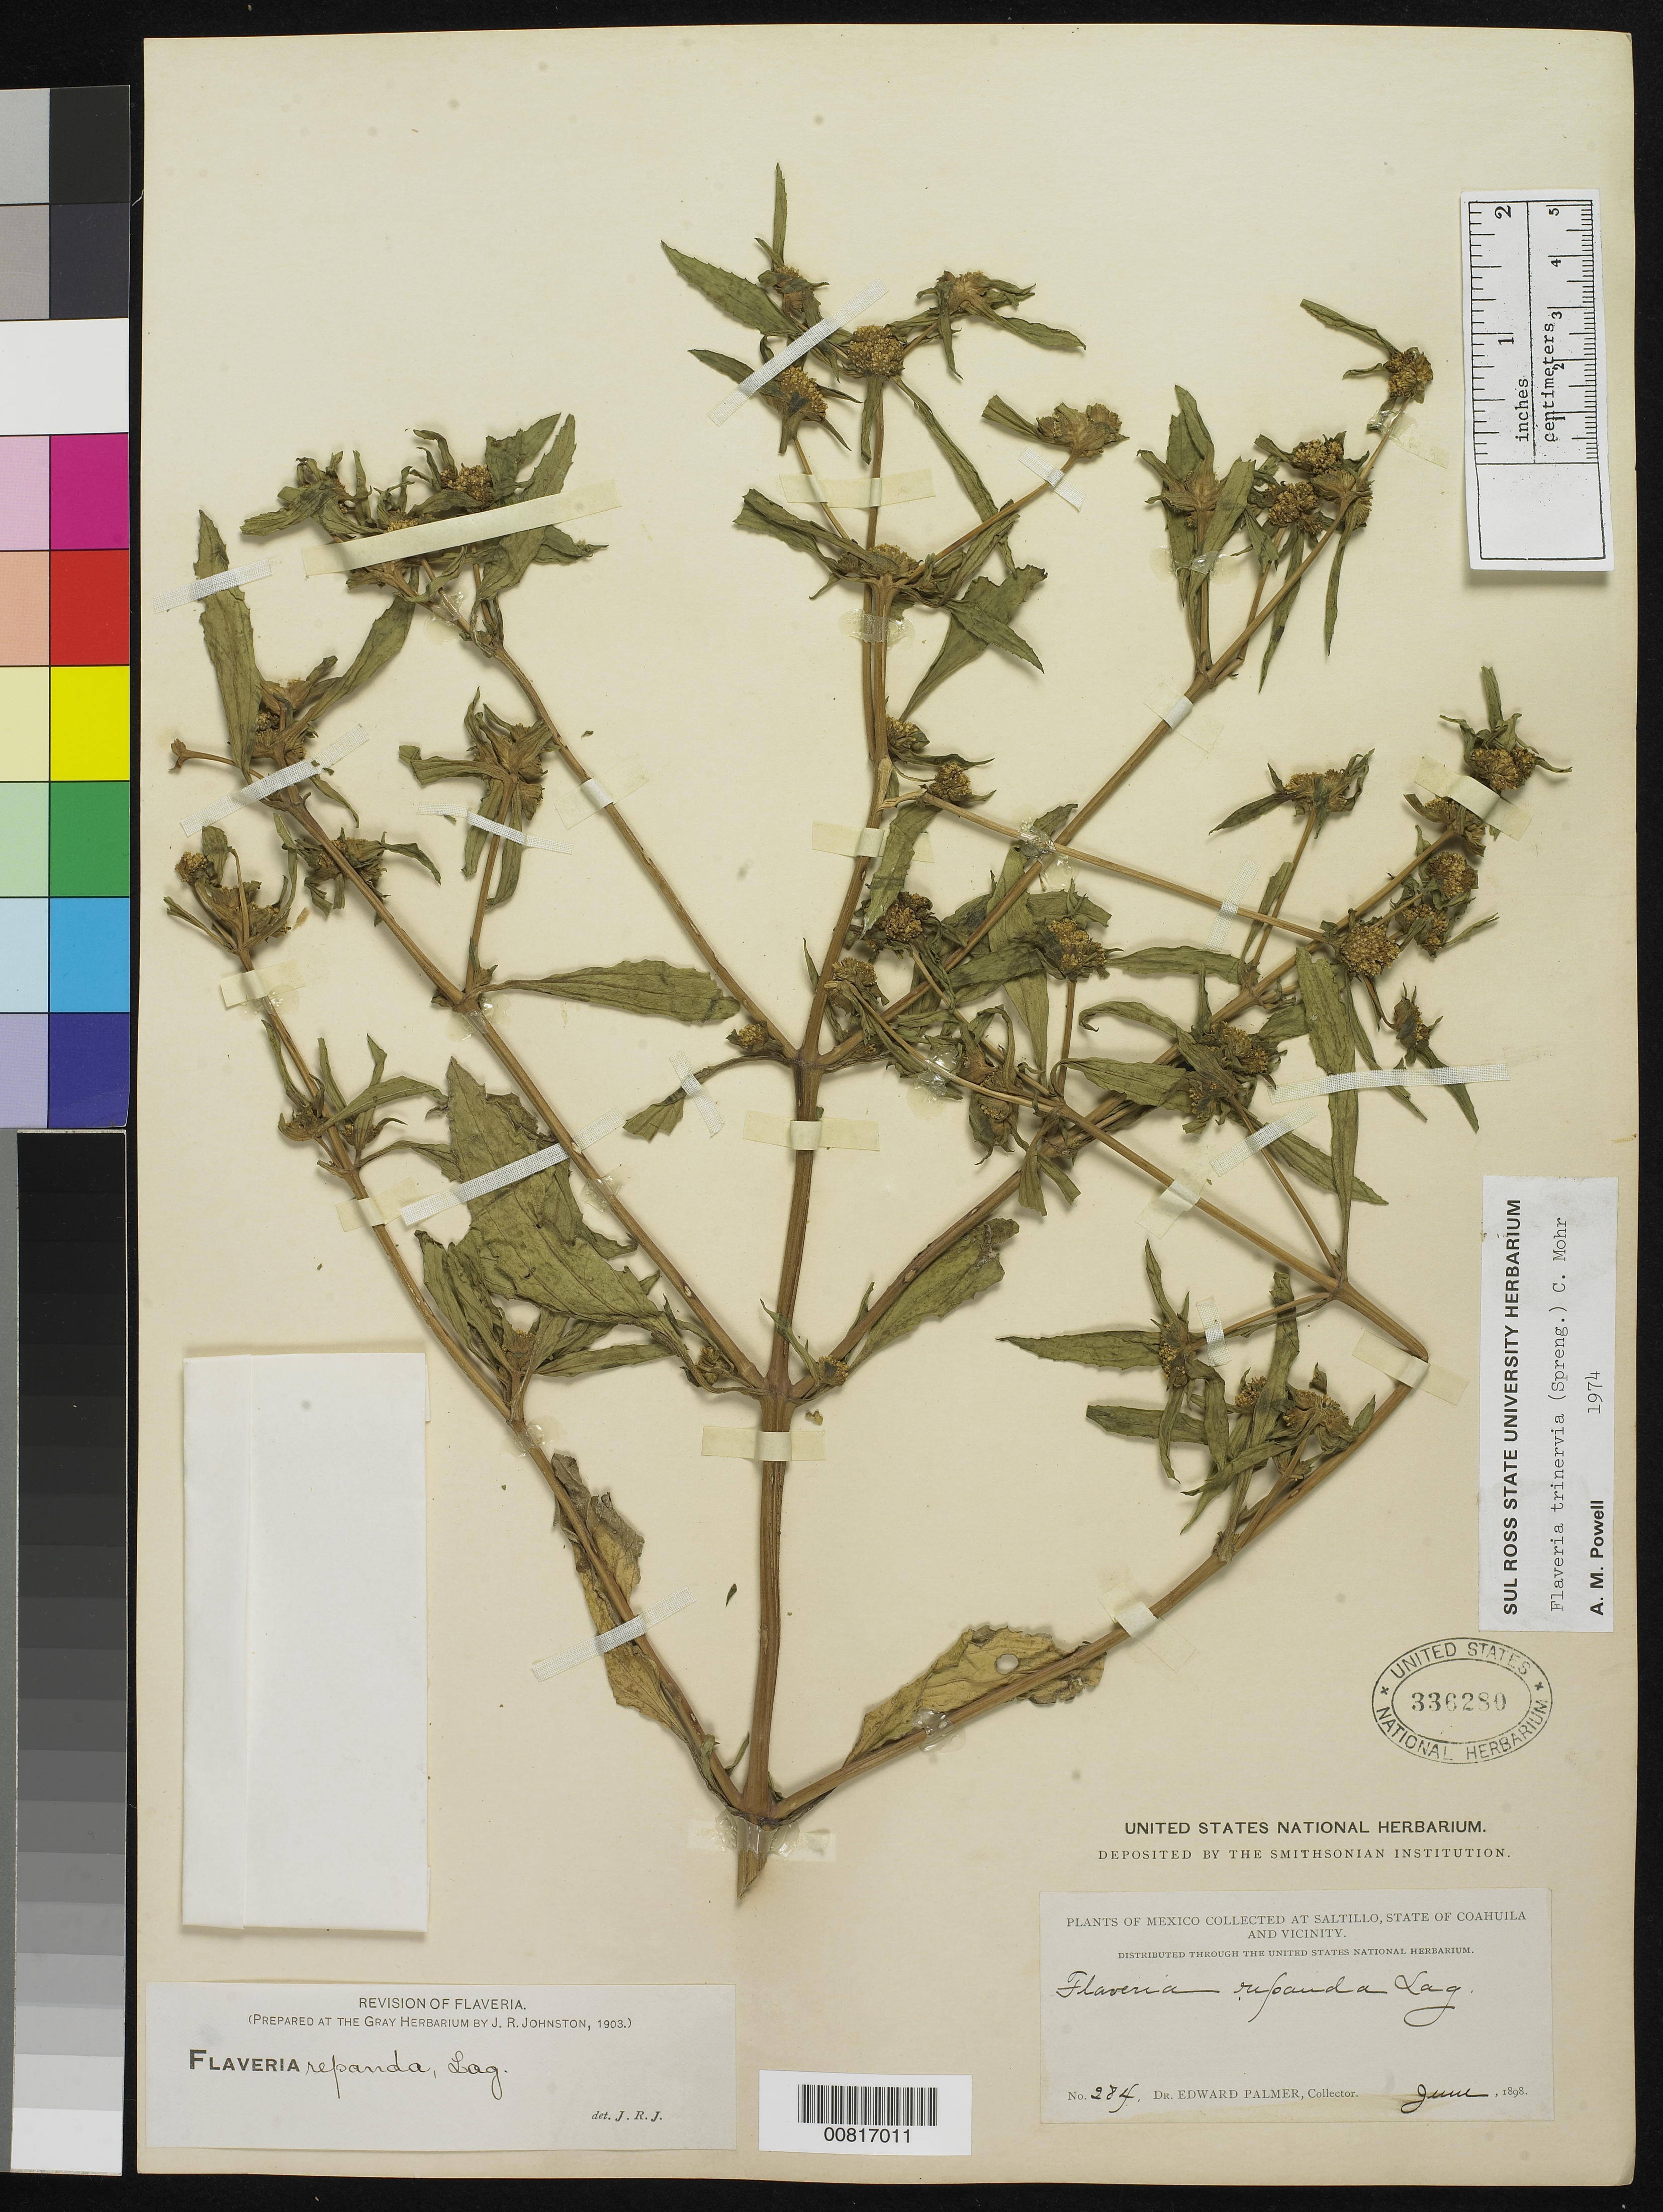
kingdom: Plantae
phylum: Tracheophyta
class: Magnoliopsida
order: Asterales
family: Asteraceae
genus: Flaveria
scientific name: Flaveria trinervia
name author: (Spreng.) C. Mohr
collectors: E. Palmer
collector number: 284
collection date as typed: Jun 1898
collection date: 1898-06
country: Mexico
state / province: Coahuila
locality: Saltillo, Coahuila and vicinity.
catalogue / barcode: US 336280